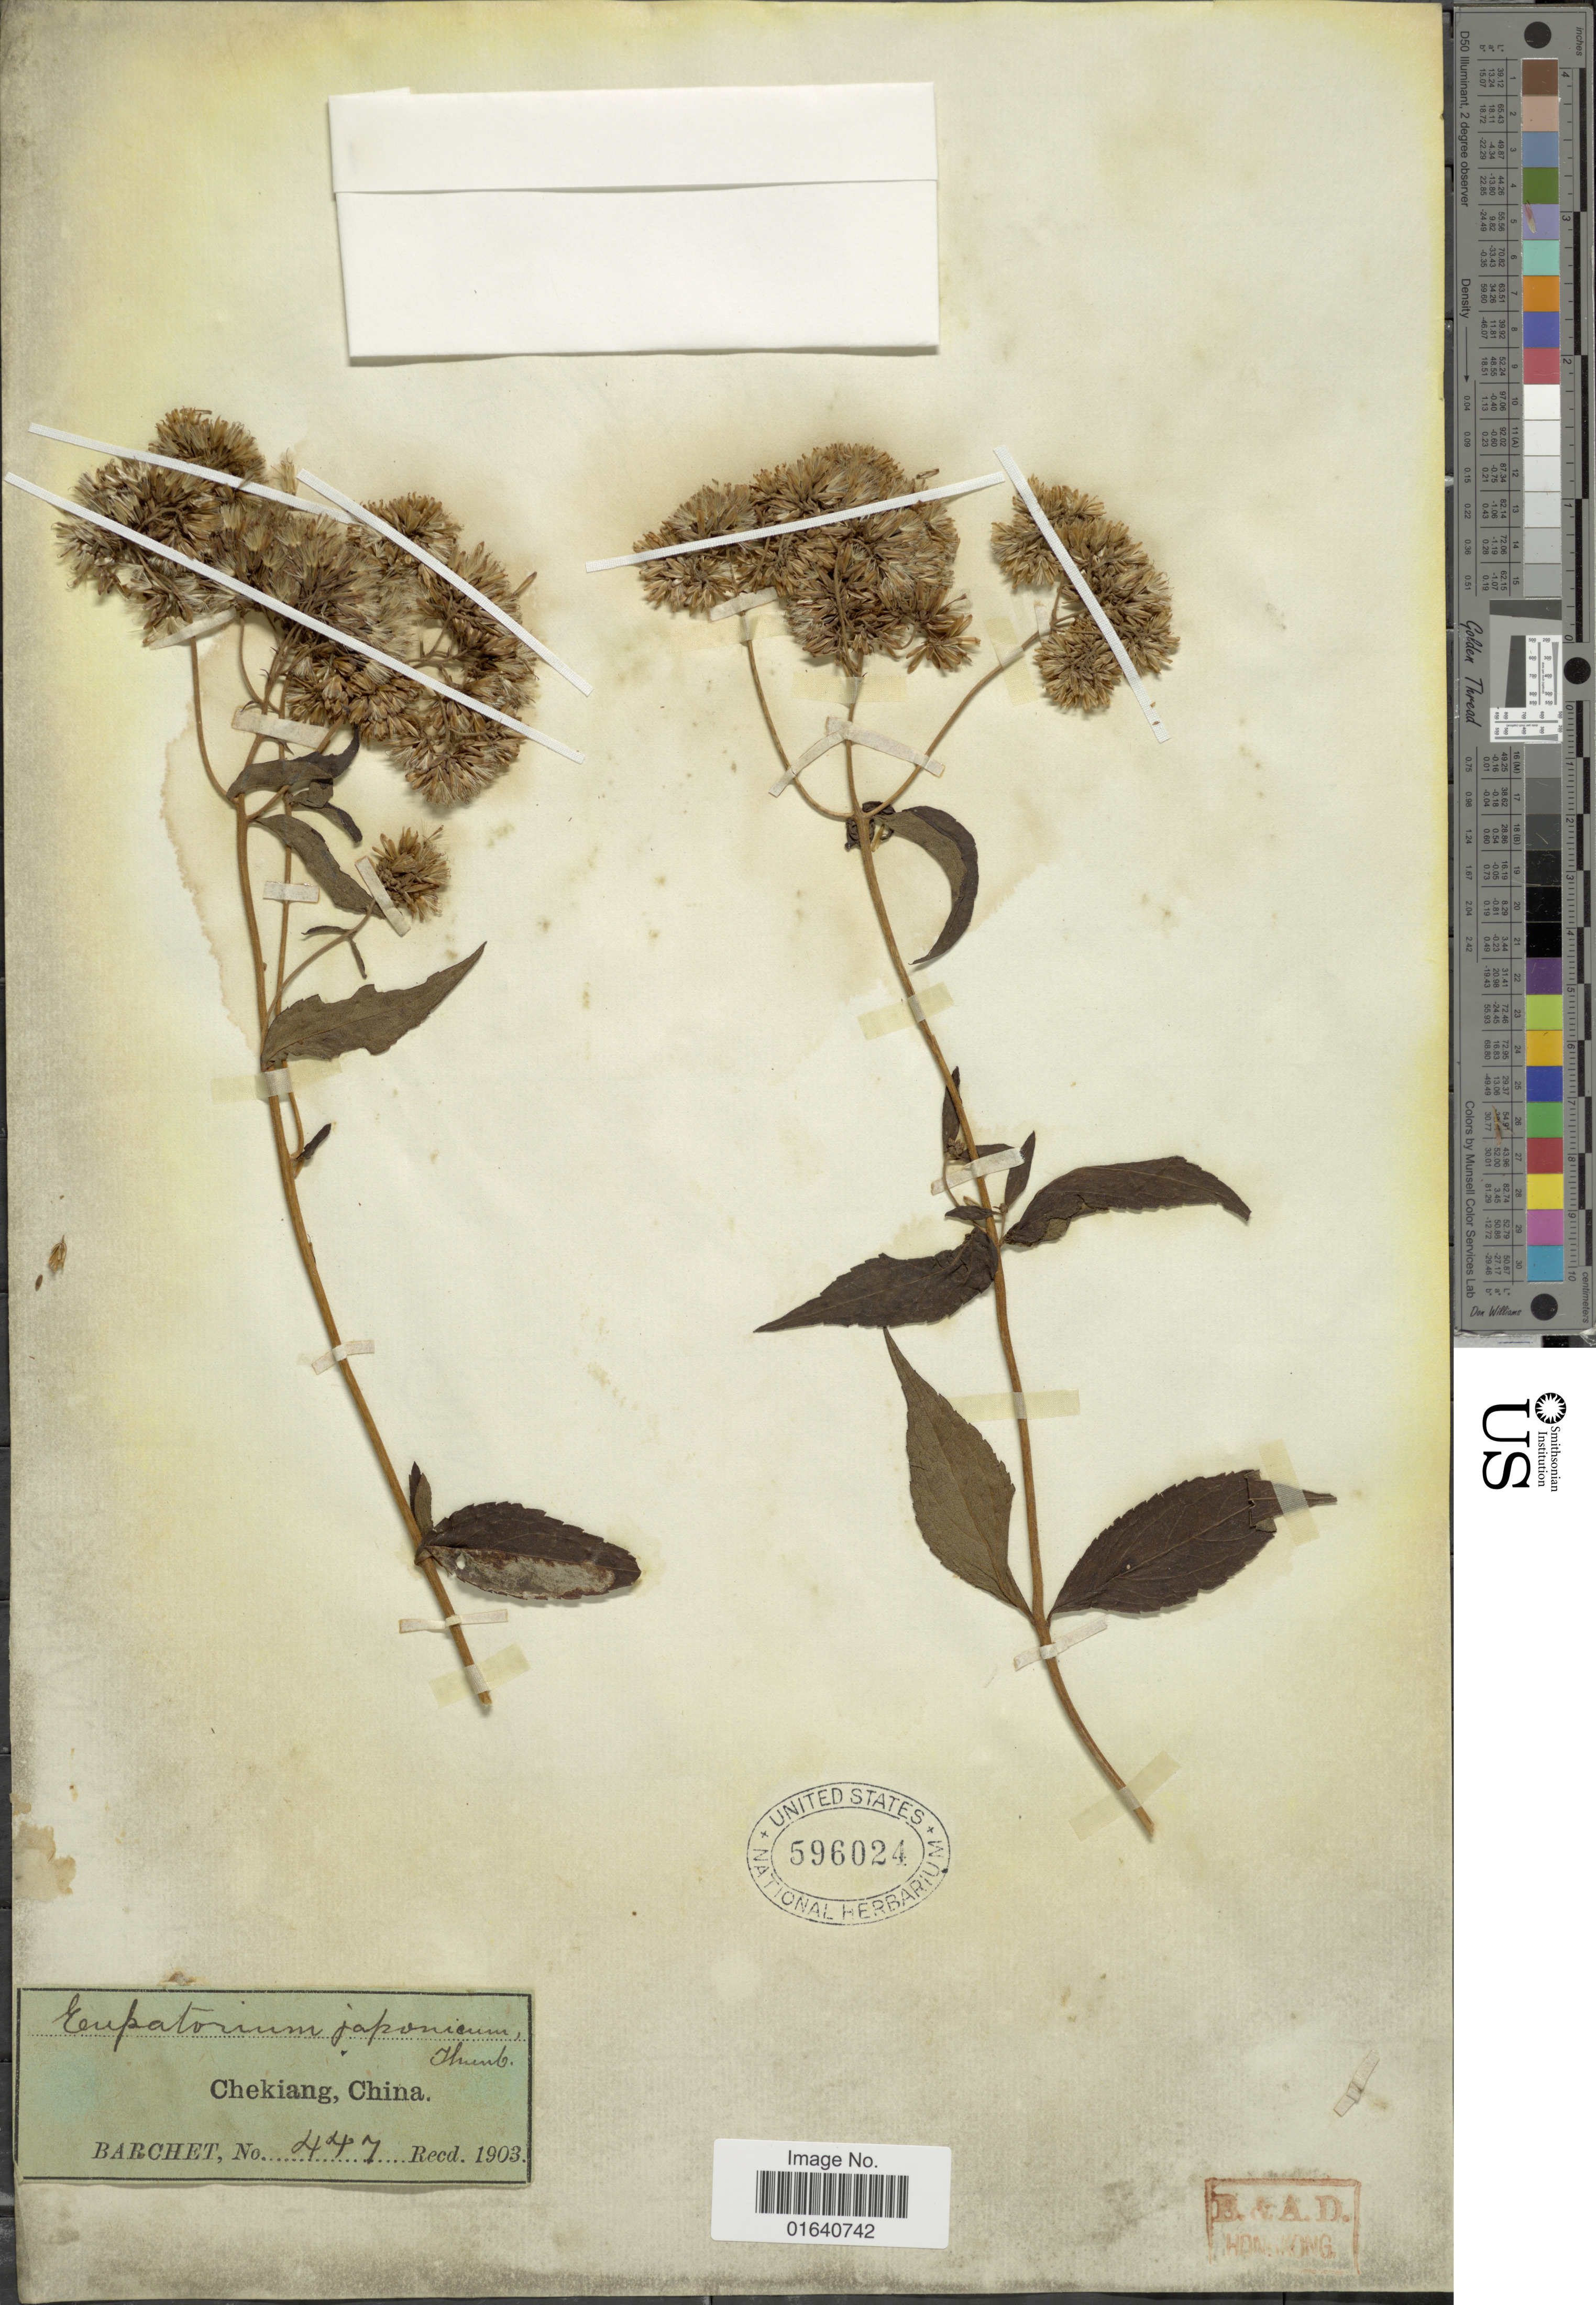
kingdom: Plantae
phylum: Tracheophyta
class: Magnoliopsida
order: Asterales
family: Asteraceae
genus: Eupatorium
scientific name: Eupatorium japonicum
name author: Thunb.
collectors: Barchet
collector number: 447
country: China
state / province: Zhejiang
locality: Chekiang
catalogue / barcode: US 596024